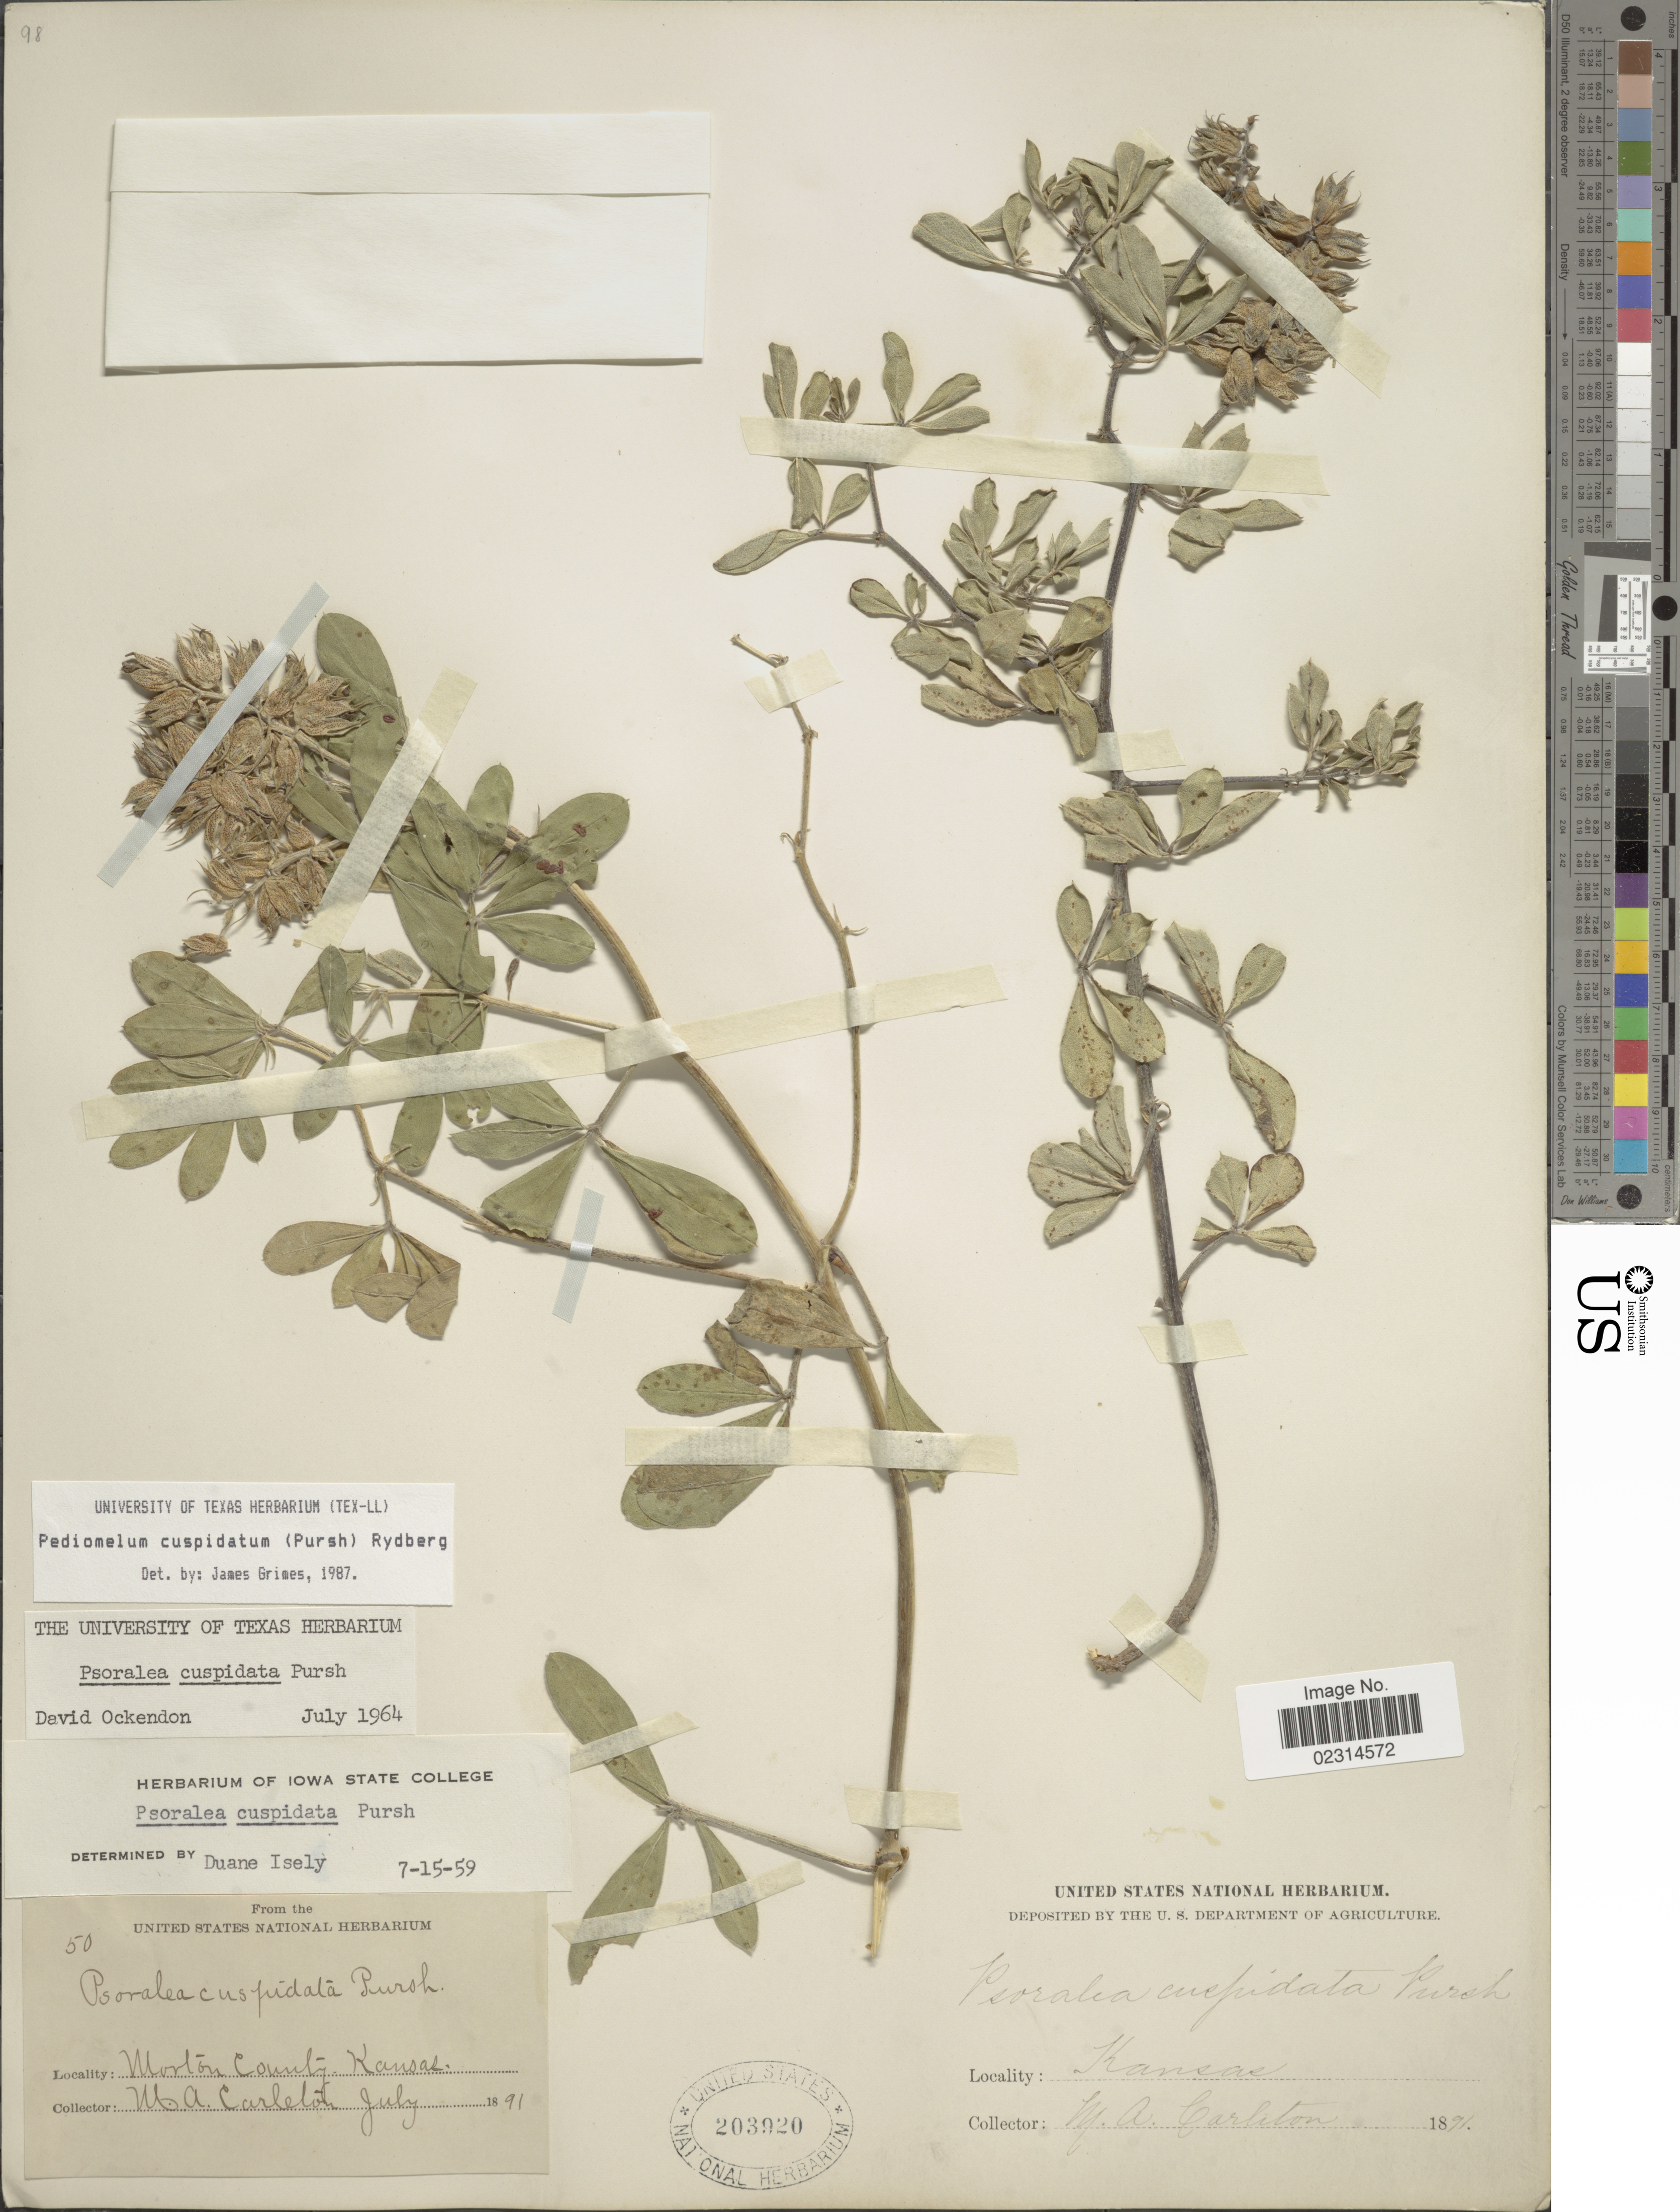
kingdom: Plantae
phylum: Tracheophyta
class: Magnoliopsida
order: Fabales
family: Fabaceae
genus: Pediomelum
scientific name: Pediomelum cuspidatum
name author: (Pursh) Rydb.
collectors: M. A. Carleton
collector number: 50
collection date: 1891-07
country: United States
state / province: Kansas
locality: Morton County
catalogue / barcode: US 203920